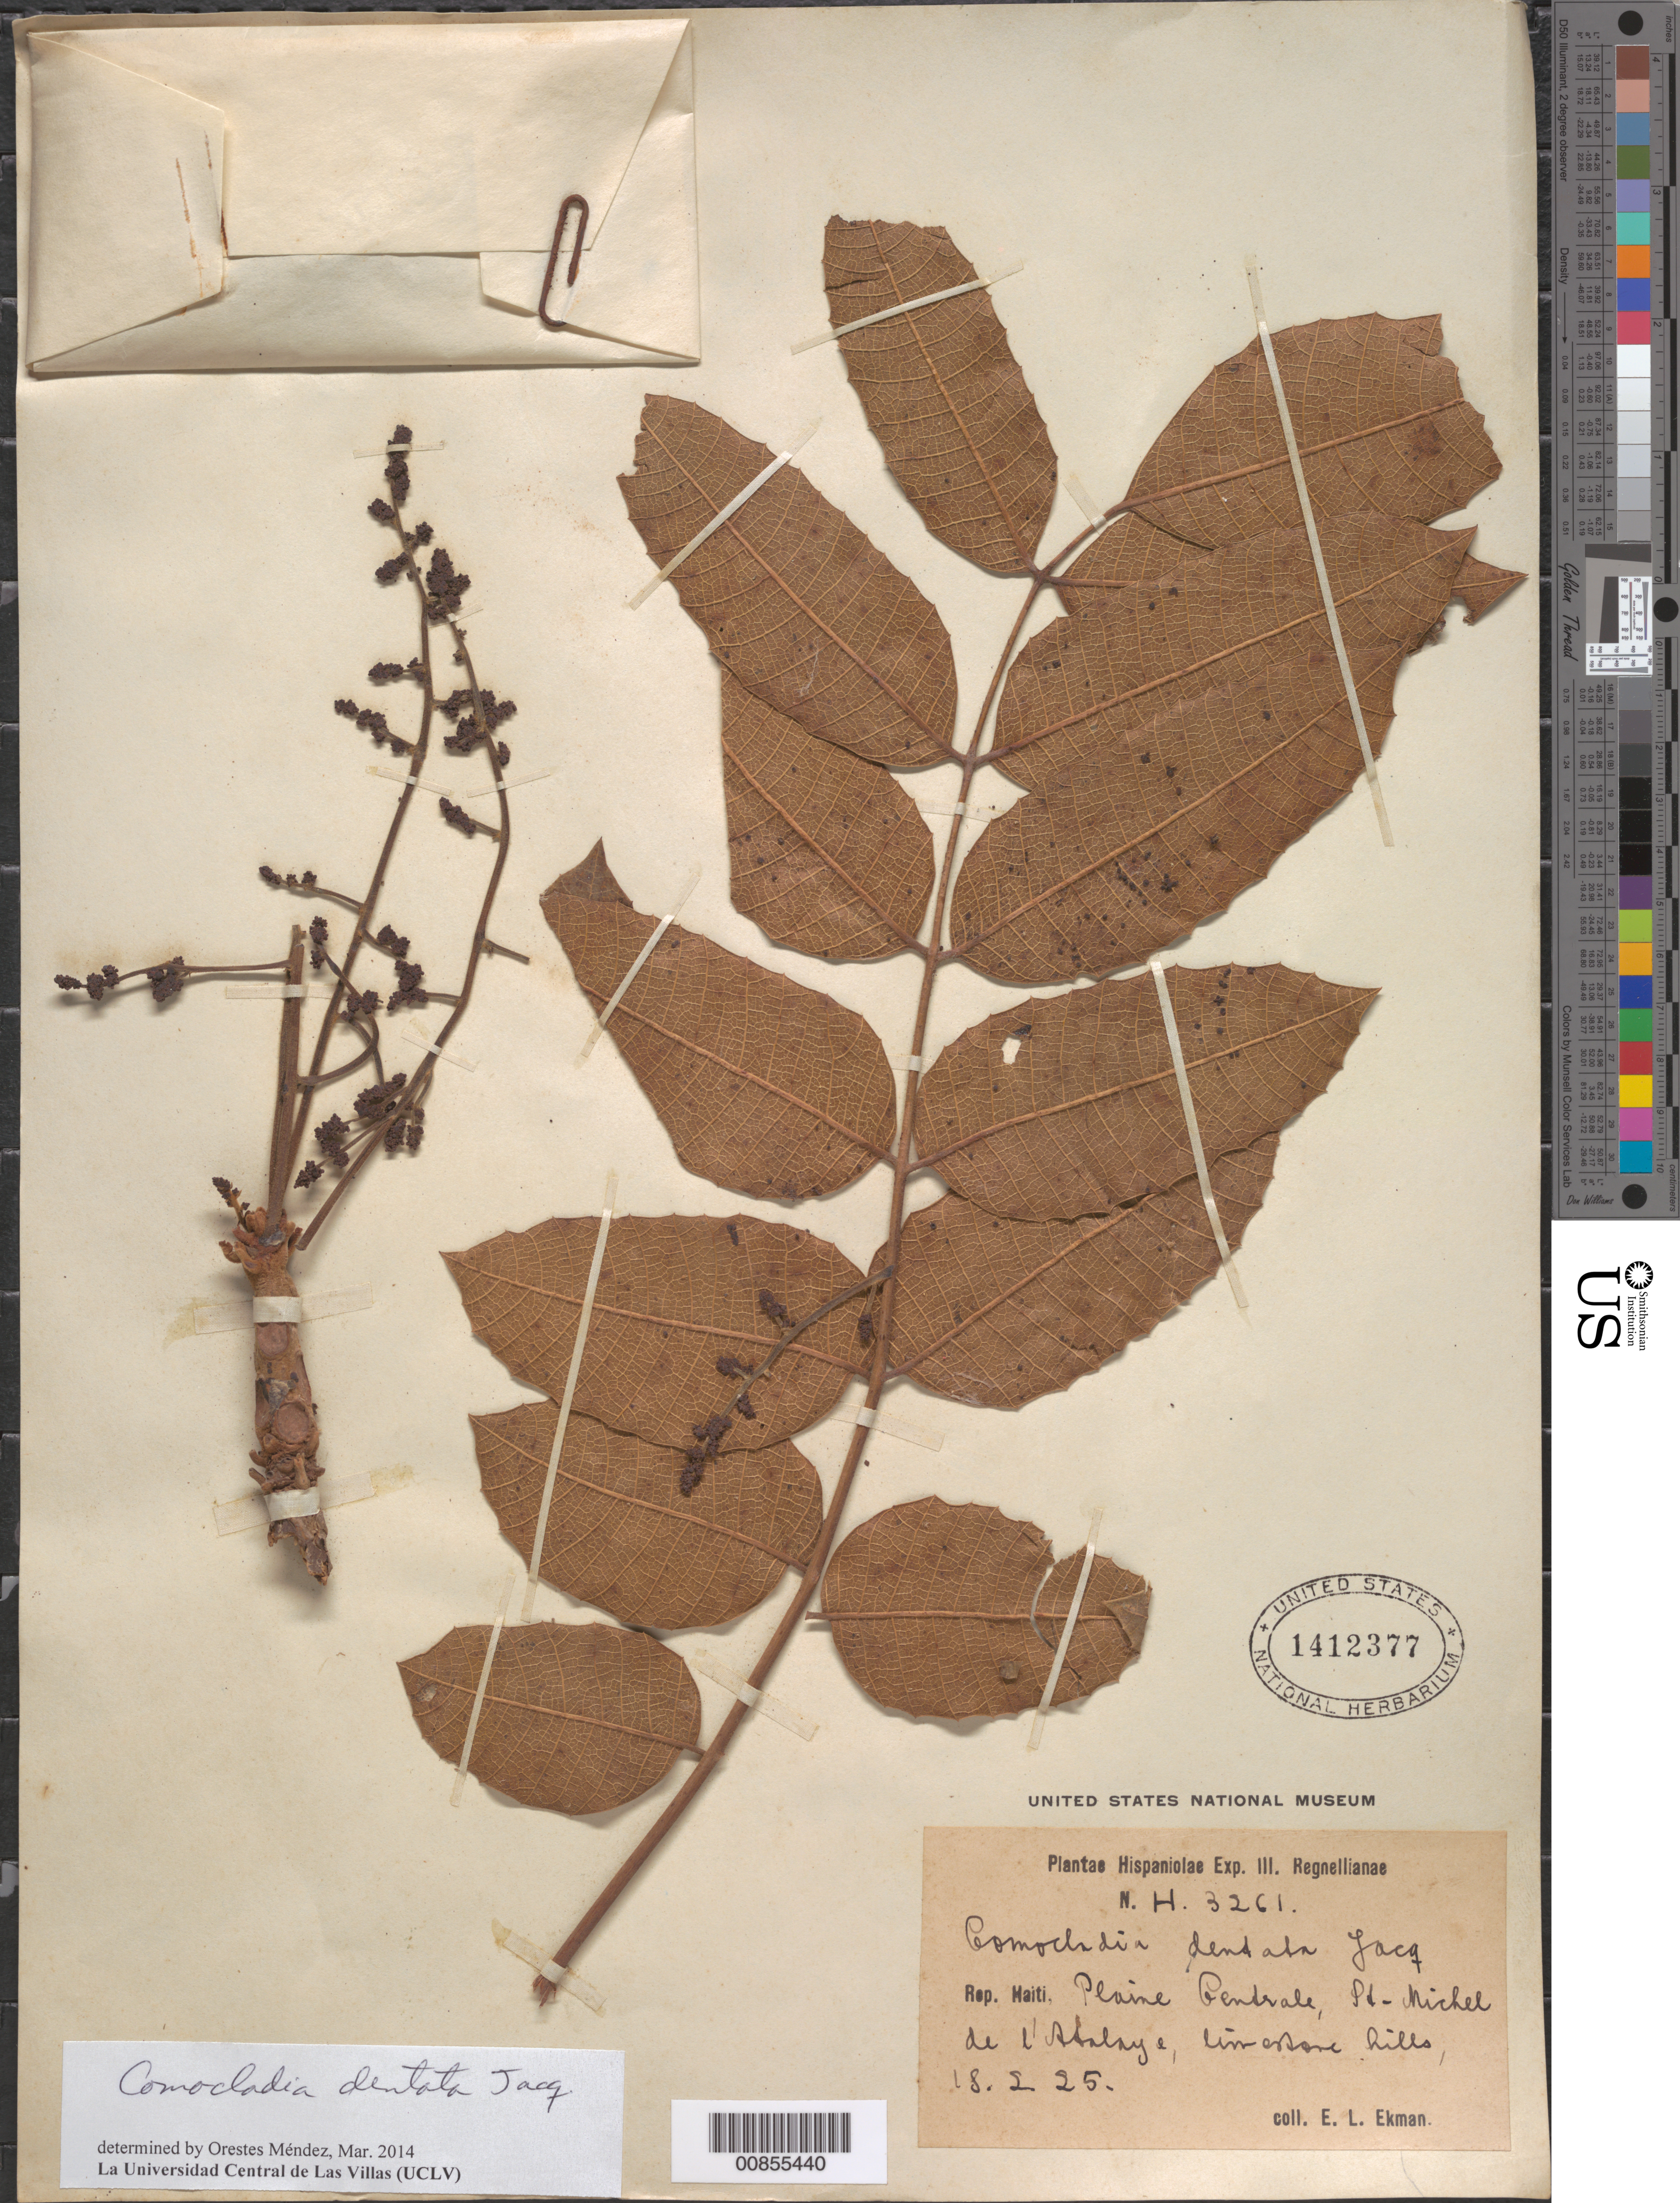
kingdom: Plantae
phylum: Tracheophyta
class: Magnoliopsida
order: Sapindales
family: Anacardiaceae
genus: Comocladia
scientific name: Comocladia dentata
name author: Jacq.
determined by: Méndez, Orestes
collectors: E. L. Ekman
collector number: H 3261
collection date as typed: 18 Feb 1925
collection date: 1925-02-18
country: Dominican Republic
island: Hispaniola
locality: Plaine Centrale, St.-Michel de l'Atalaye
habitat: Limestone hills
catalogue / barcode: US 1412377